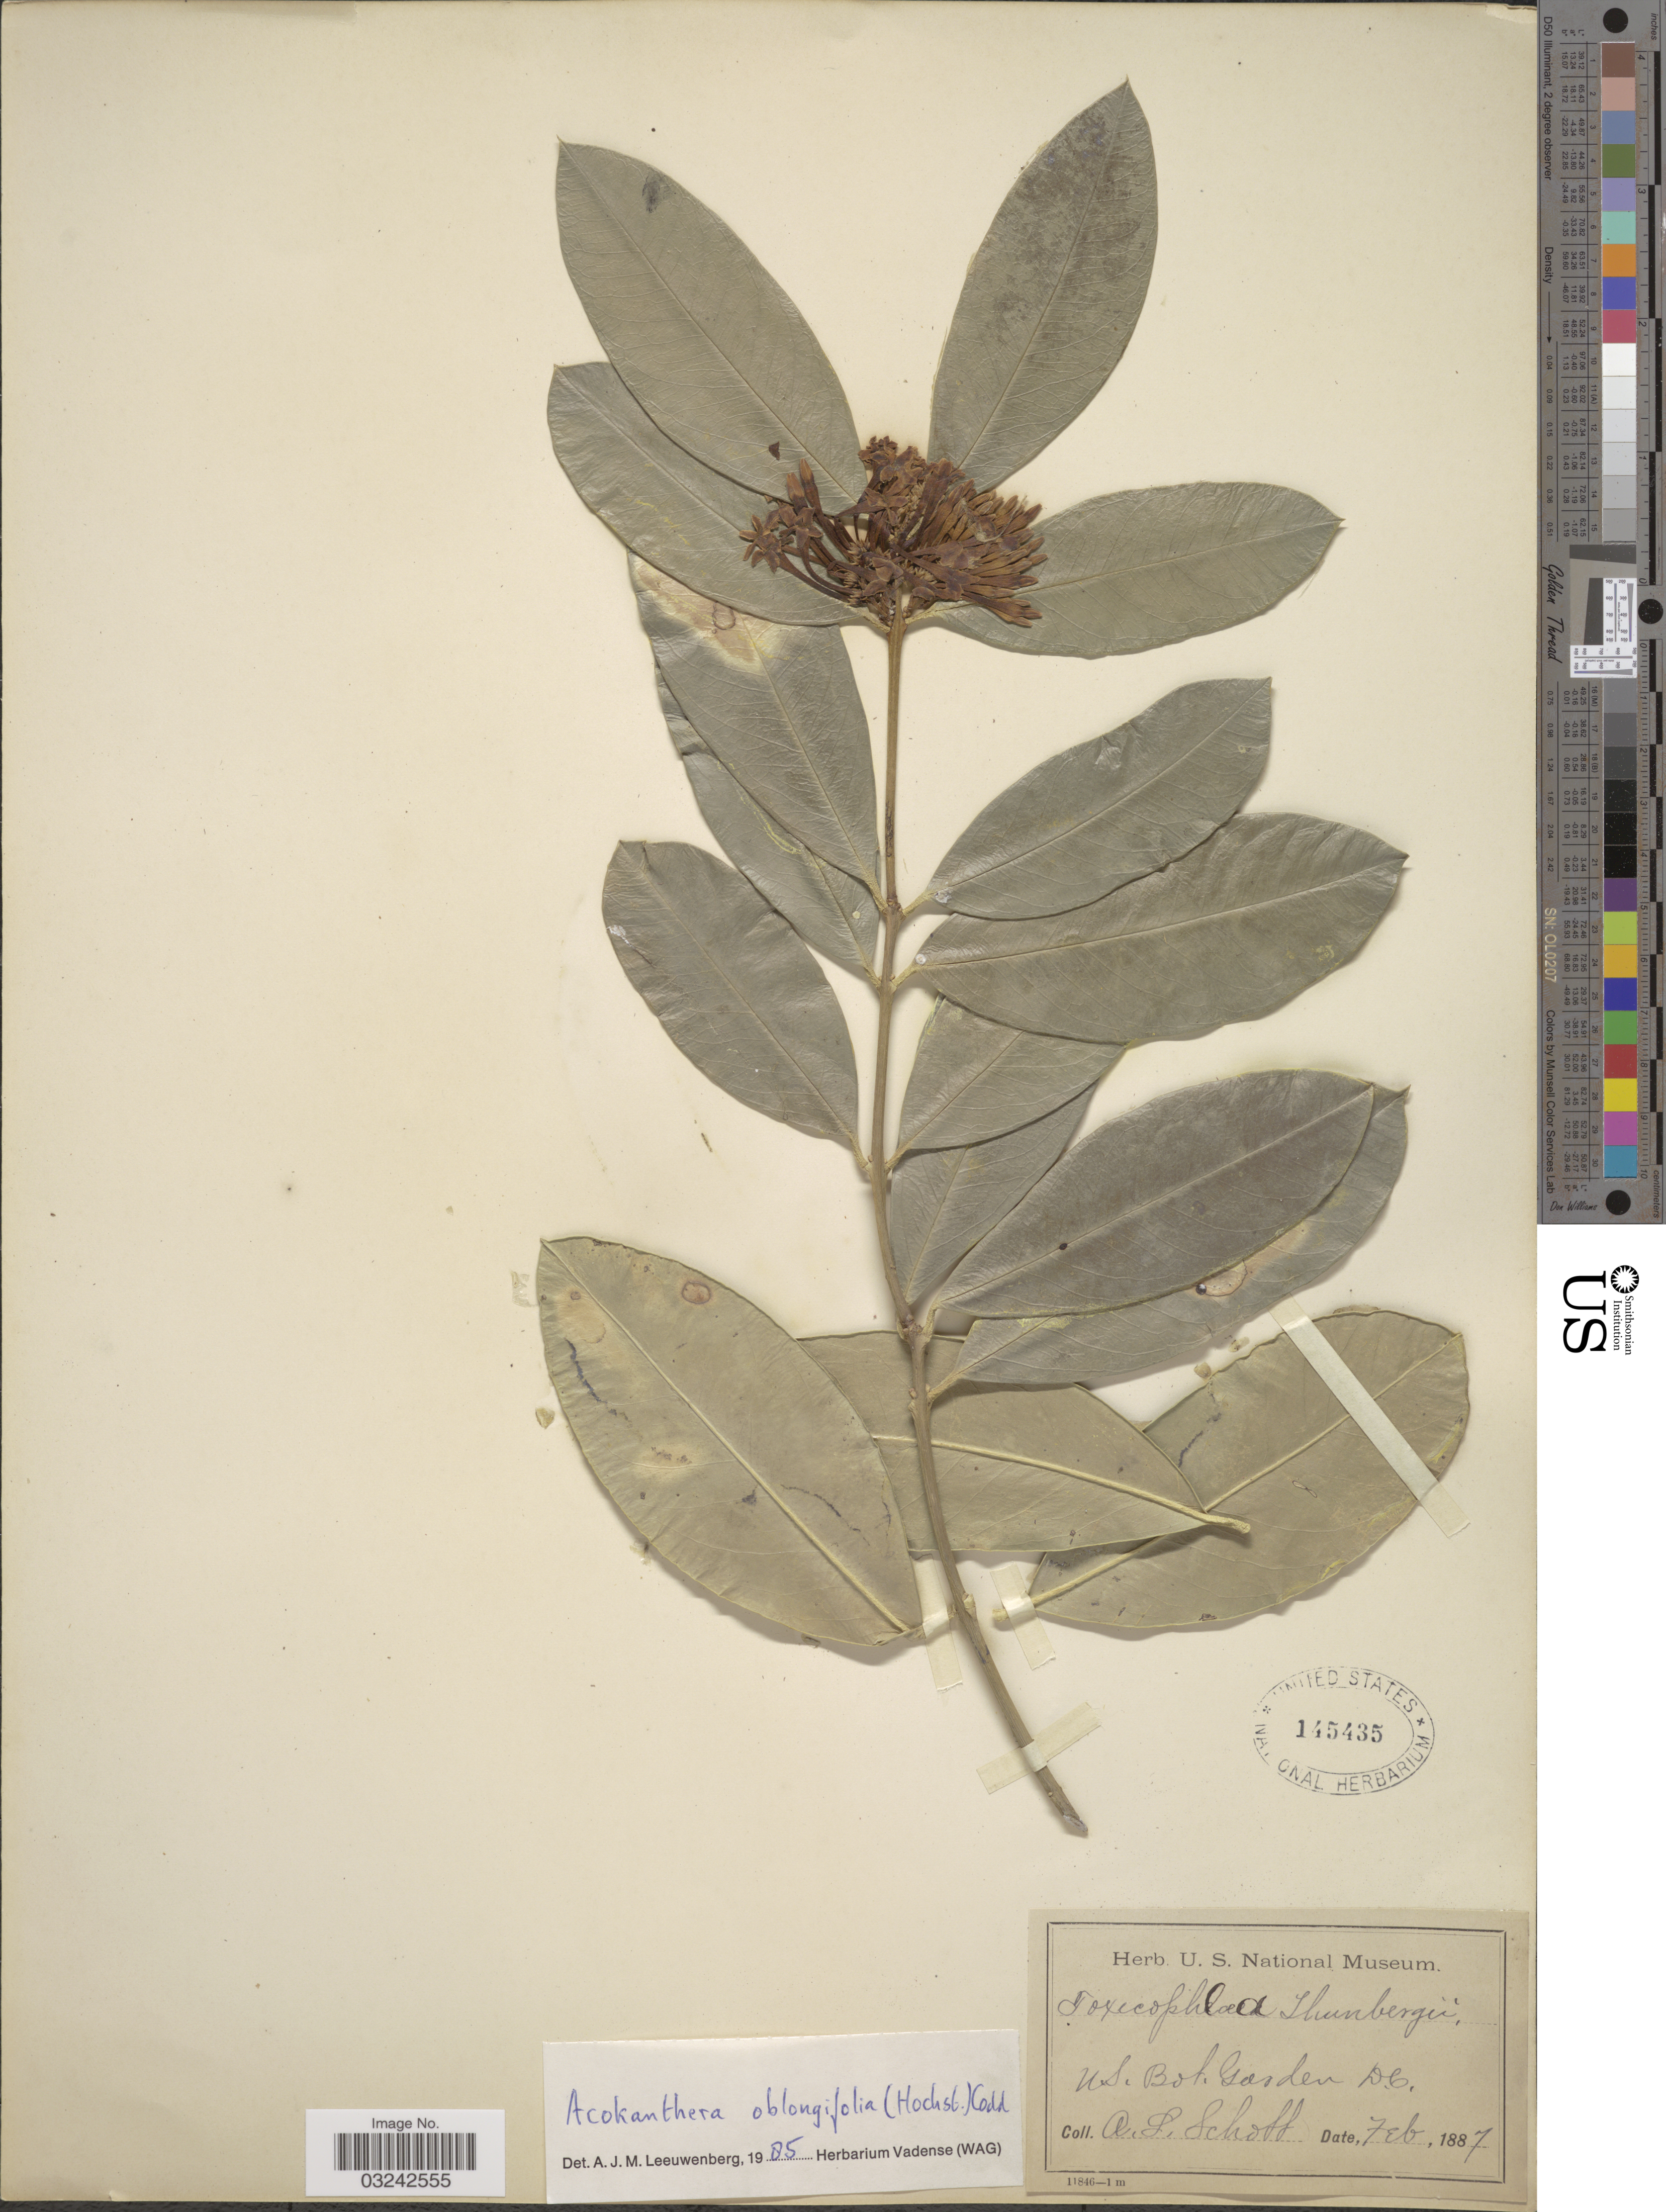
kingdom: Plantae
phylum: Tracheophyta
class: Magnoliopsida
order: Gentianales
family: Apocynaceae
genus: Acokanthera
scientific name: Acokanthera oblongifolia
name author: (Hochst.) Codd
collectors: A. L. Schott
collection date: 1887-02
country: United States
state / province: District of Columbia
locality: U. S. Bot. Garden.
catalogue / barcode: US 145435